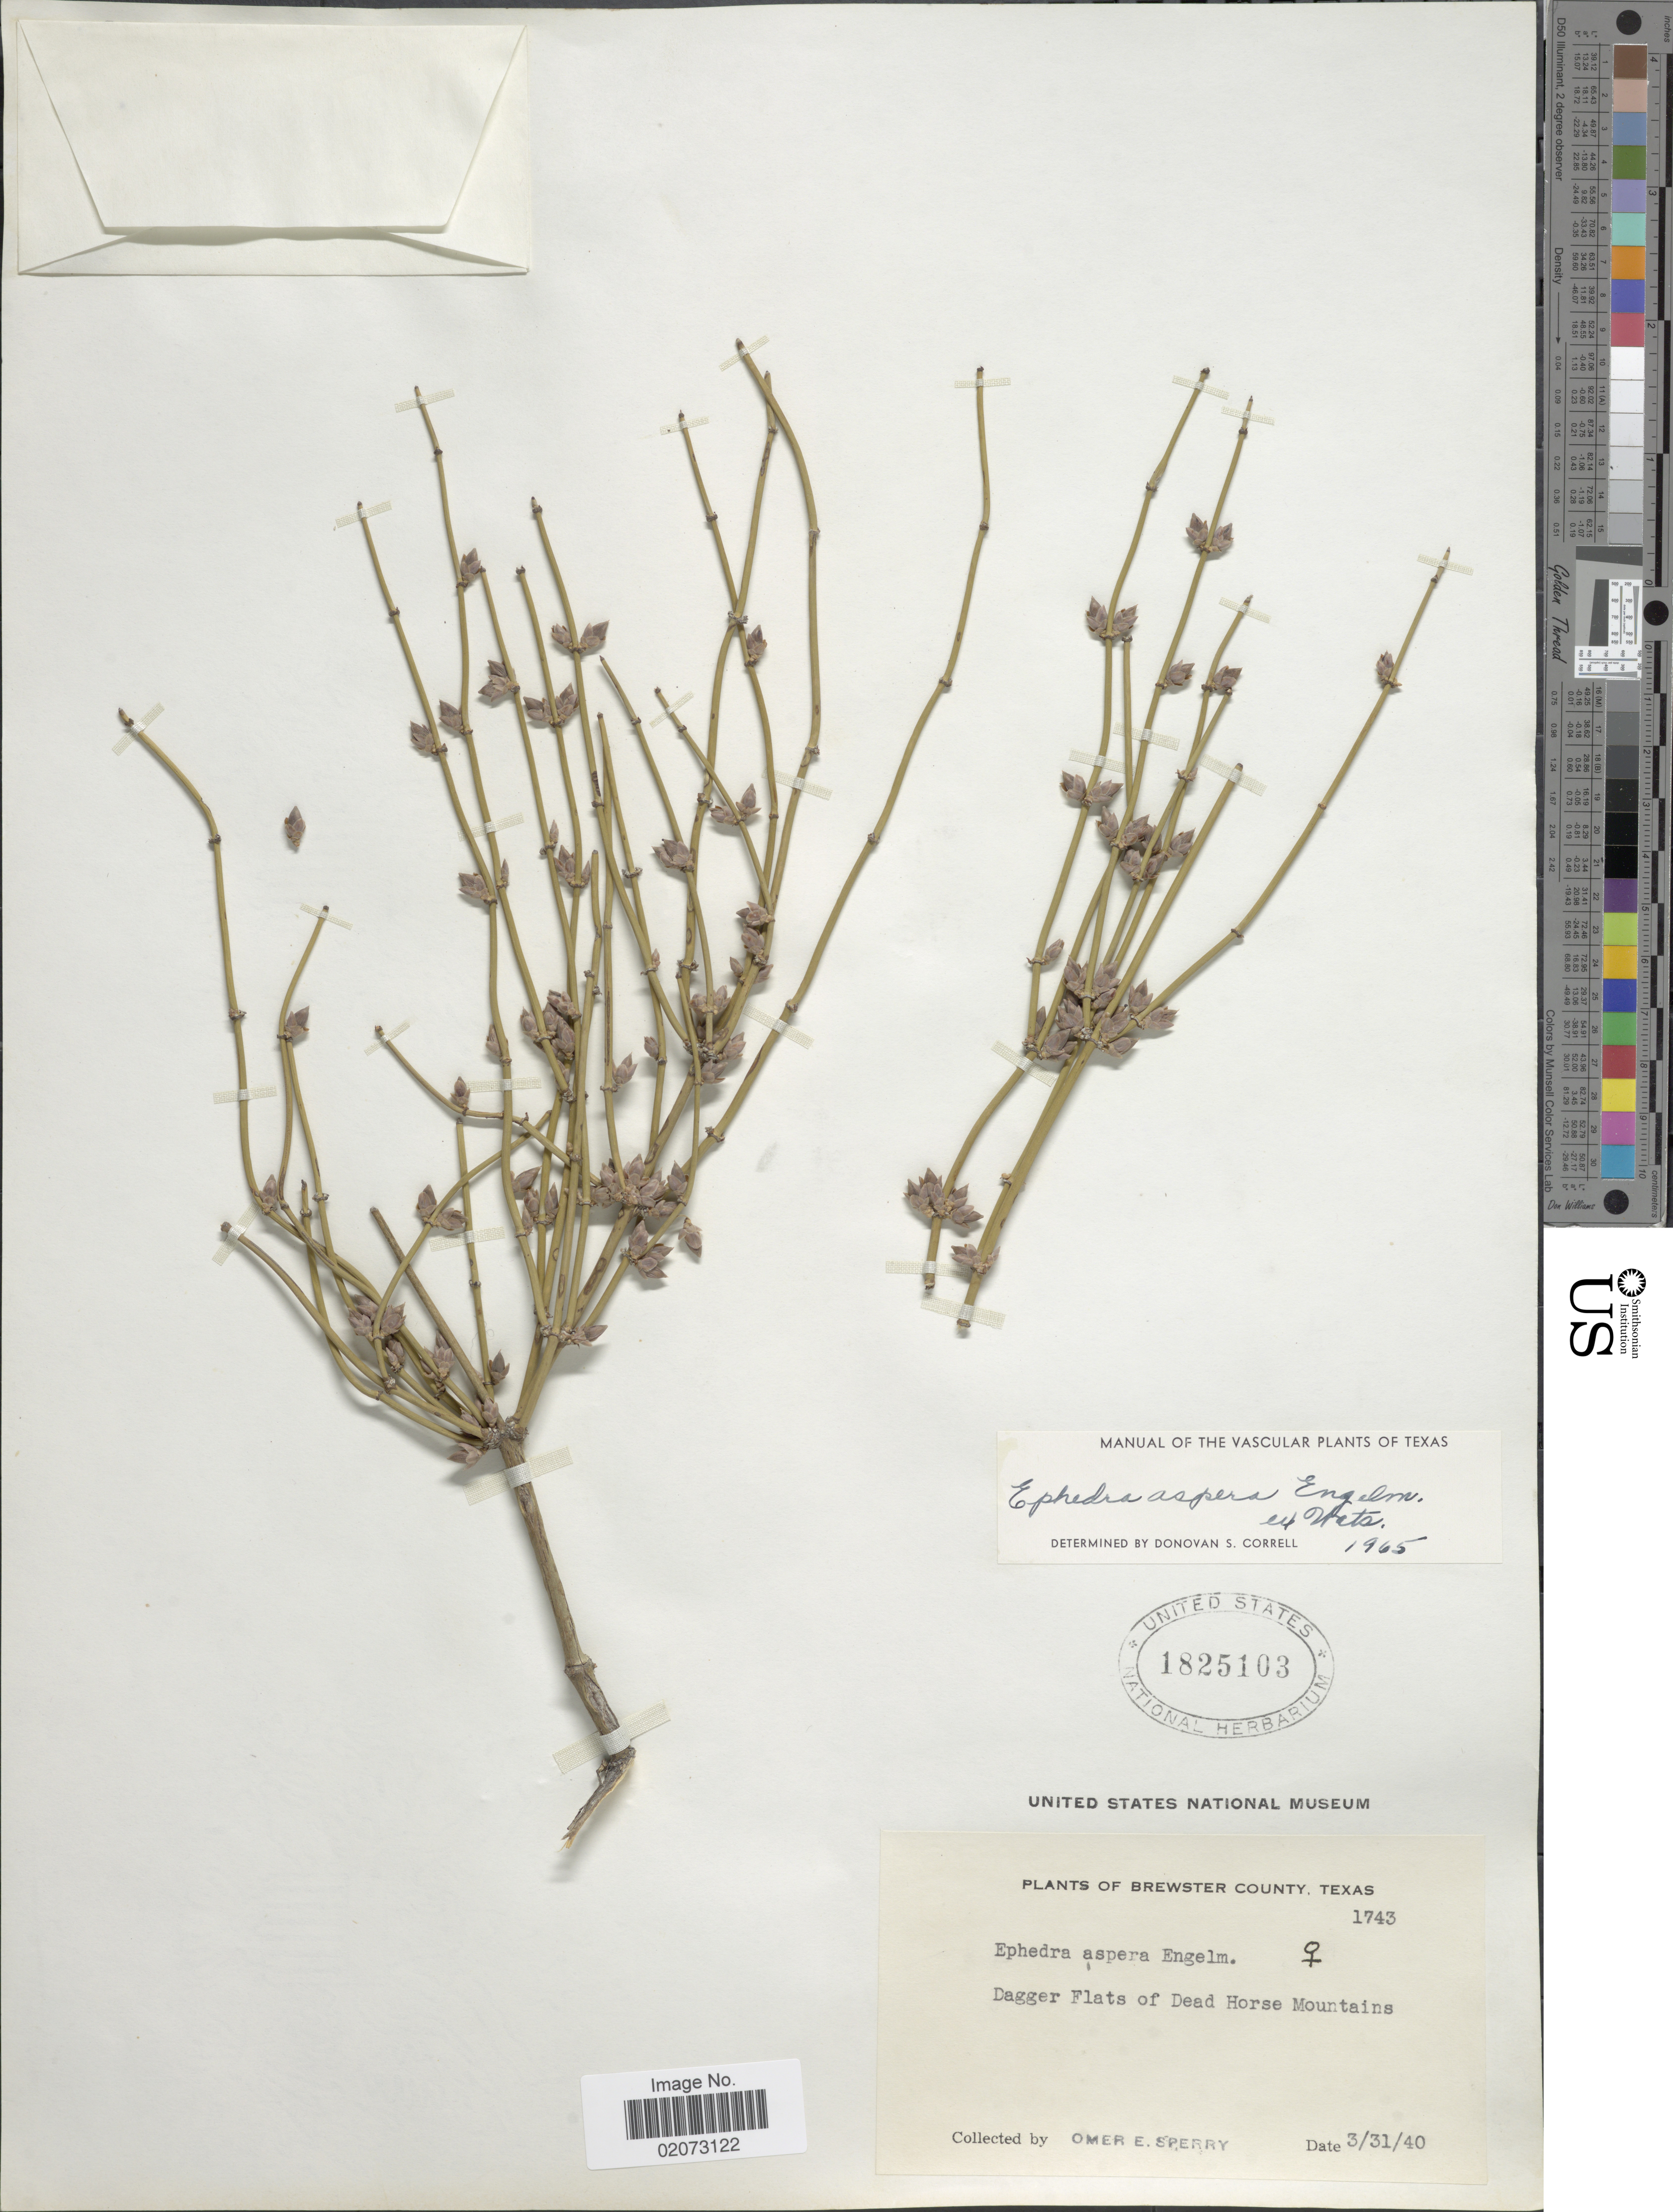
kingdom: Plantae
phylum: Tracheophyta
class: Gnetopsida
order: Ephedrales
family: Ephedraceae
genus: Ephedra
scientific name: Ephedra aspera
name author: Engelm. ex S. Watson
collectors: O. E. Sperry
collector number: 1743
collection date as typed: Transcribed d/m/y: 31/3/40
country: United States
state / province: Texas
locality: Brewster County. Dagger Flats of Dead Horse Mountains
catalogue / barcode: US 1825103